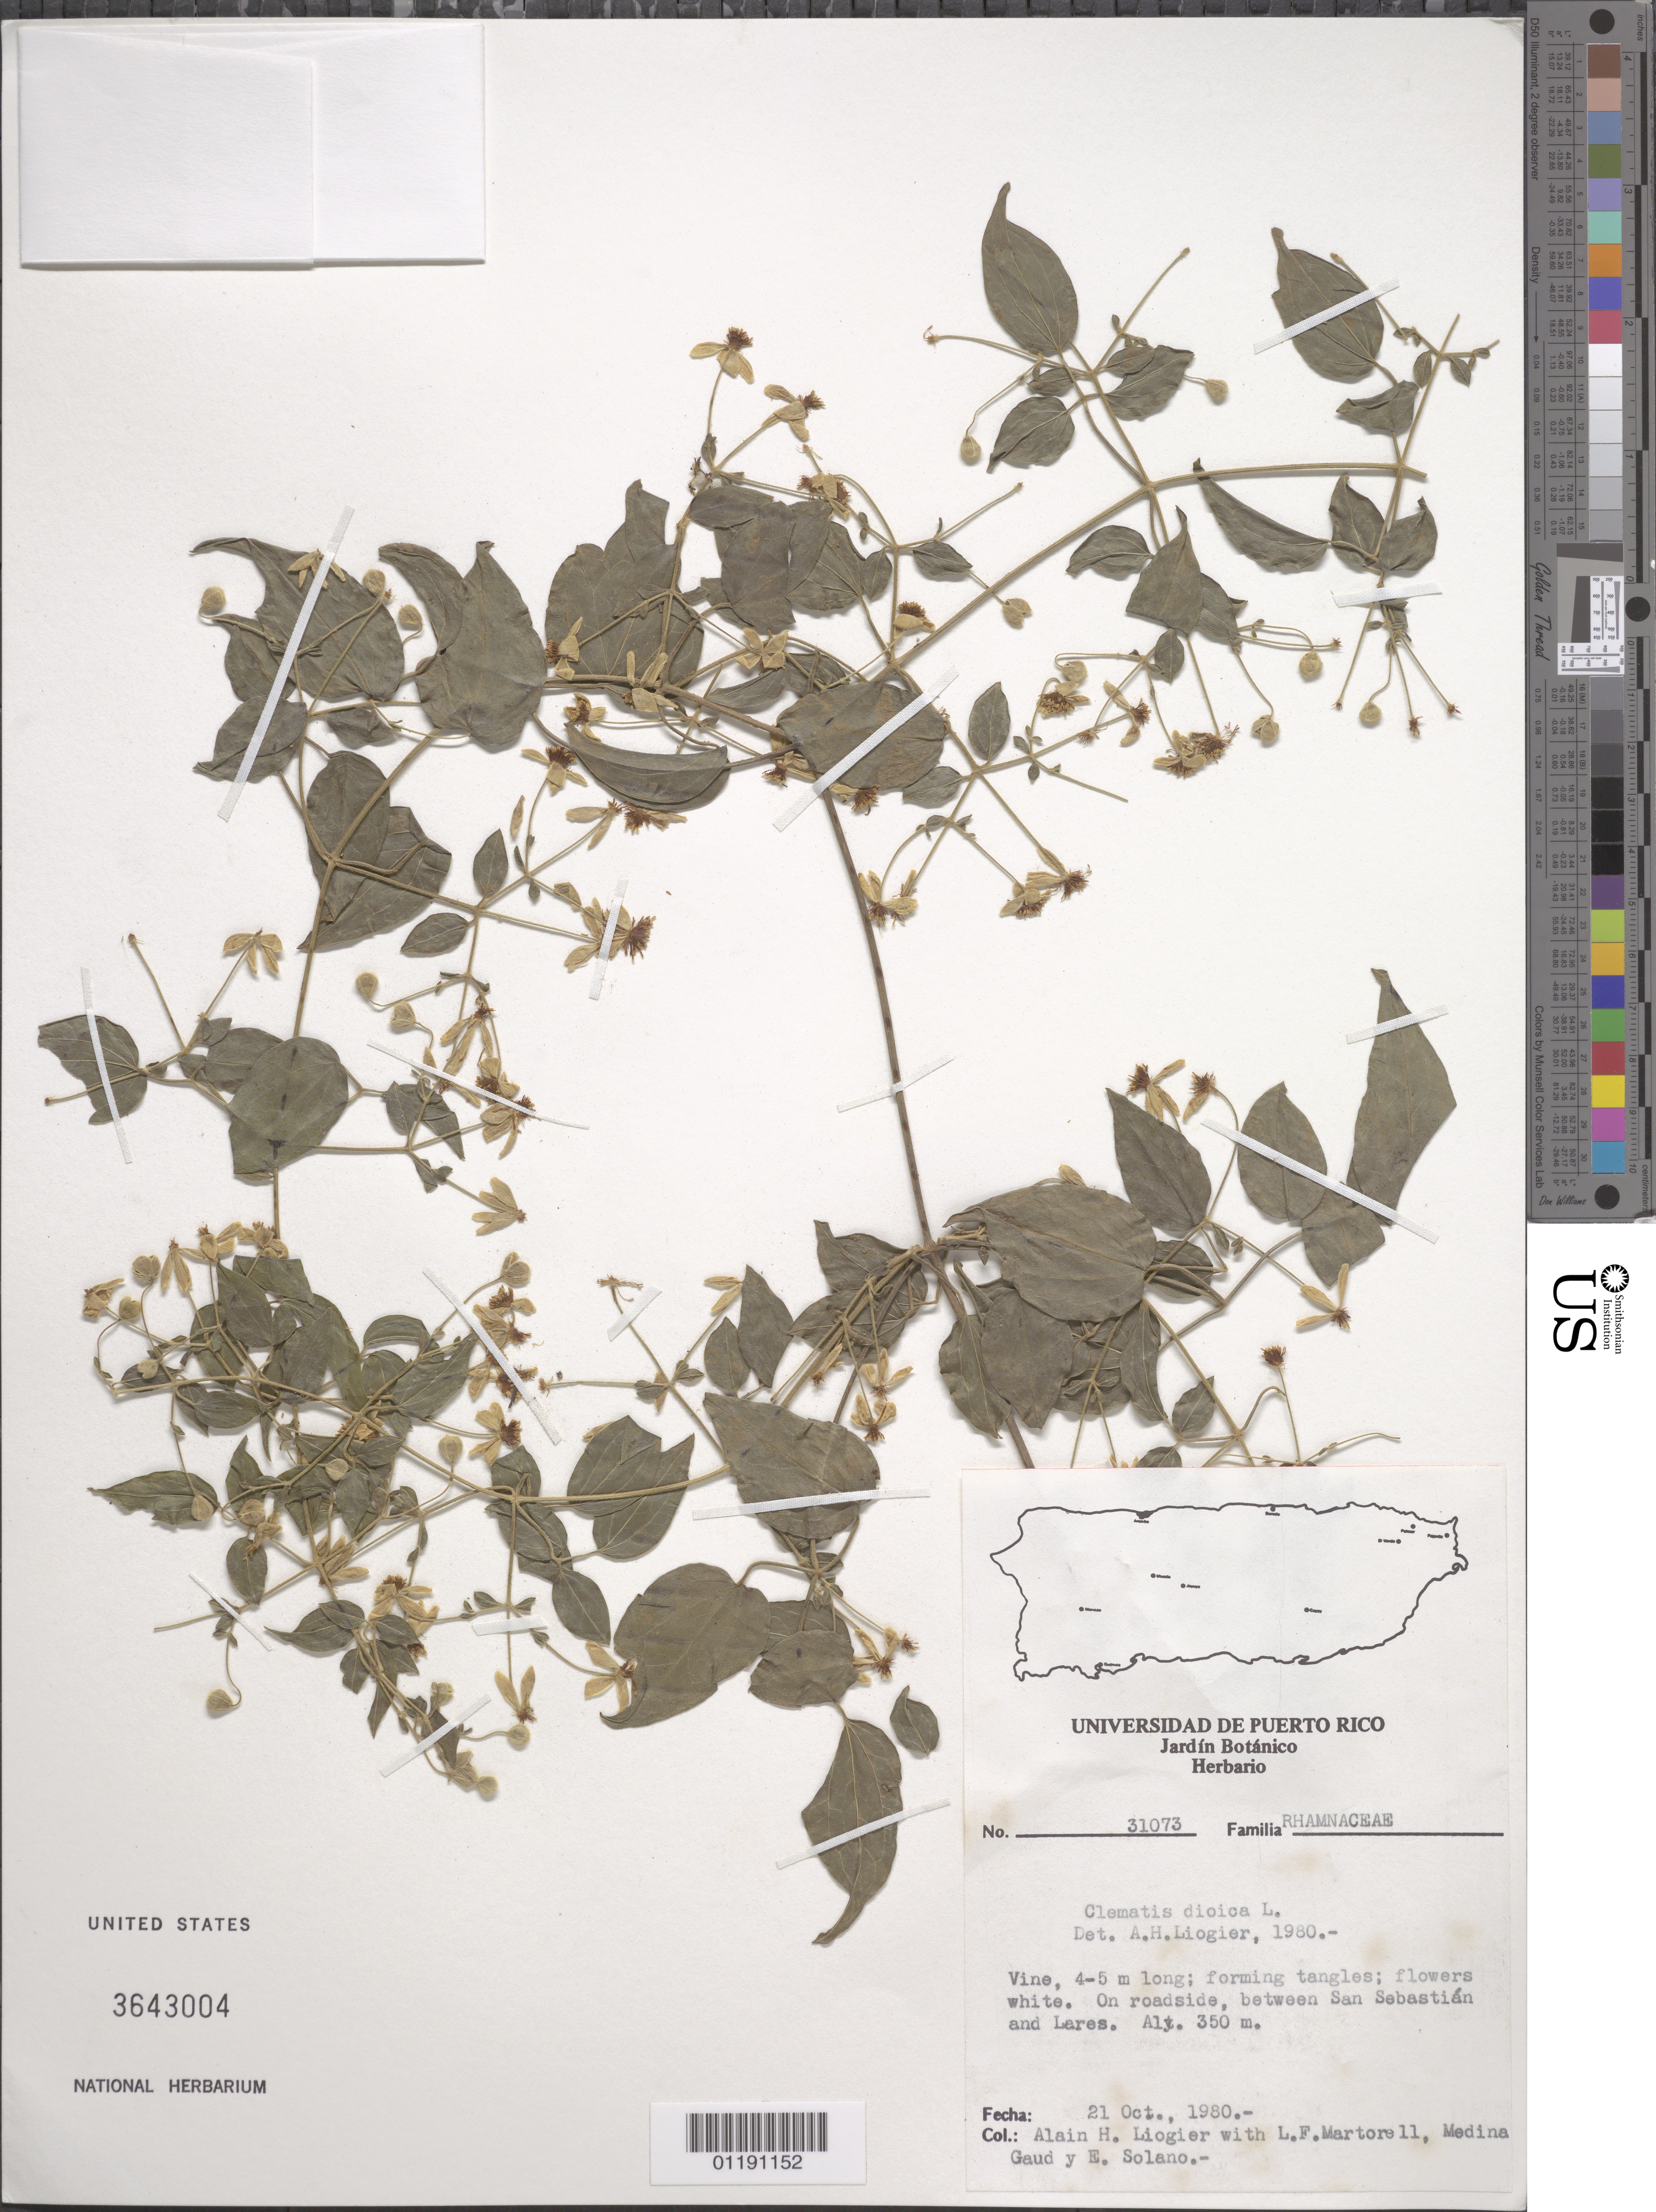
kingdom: Plantae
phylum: Tracheophyta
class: Magnoliopsida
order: Ranunculales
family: Ranunculaceae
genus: Clematis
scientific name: Clematis dioica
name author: L.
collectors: A. H. Liogier, L. Martorell, M. Gaud & E. Solano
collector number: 31073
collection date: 1980-10-21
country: Puerto Rico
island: Puerto Rico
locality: On roadside, between San Sebastián and Lares.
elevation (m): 350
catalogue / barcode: US 3643004